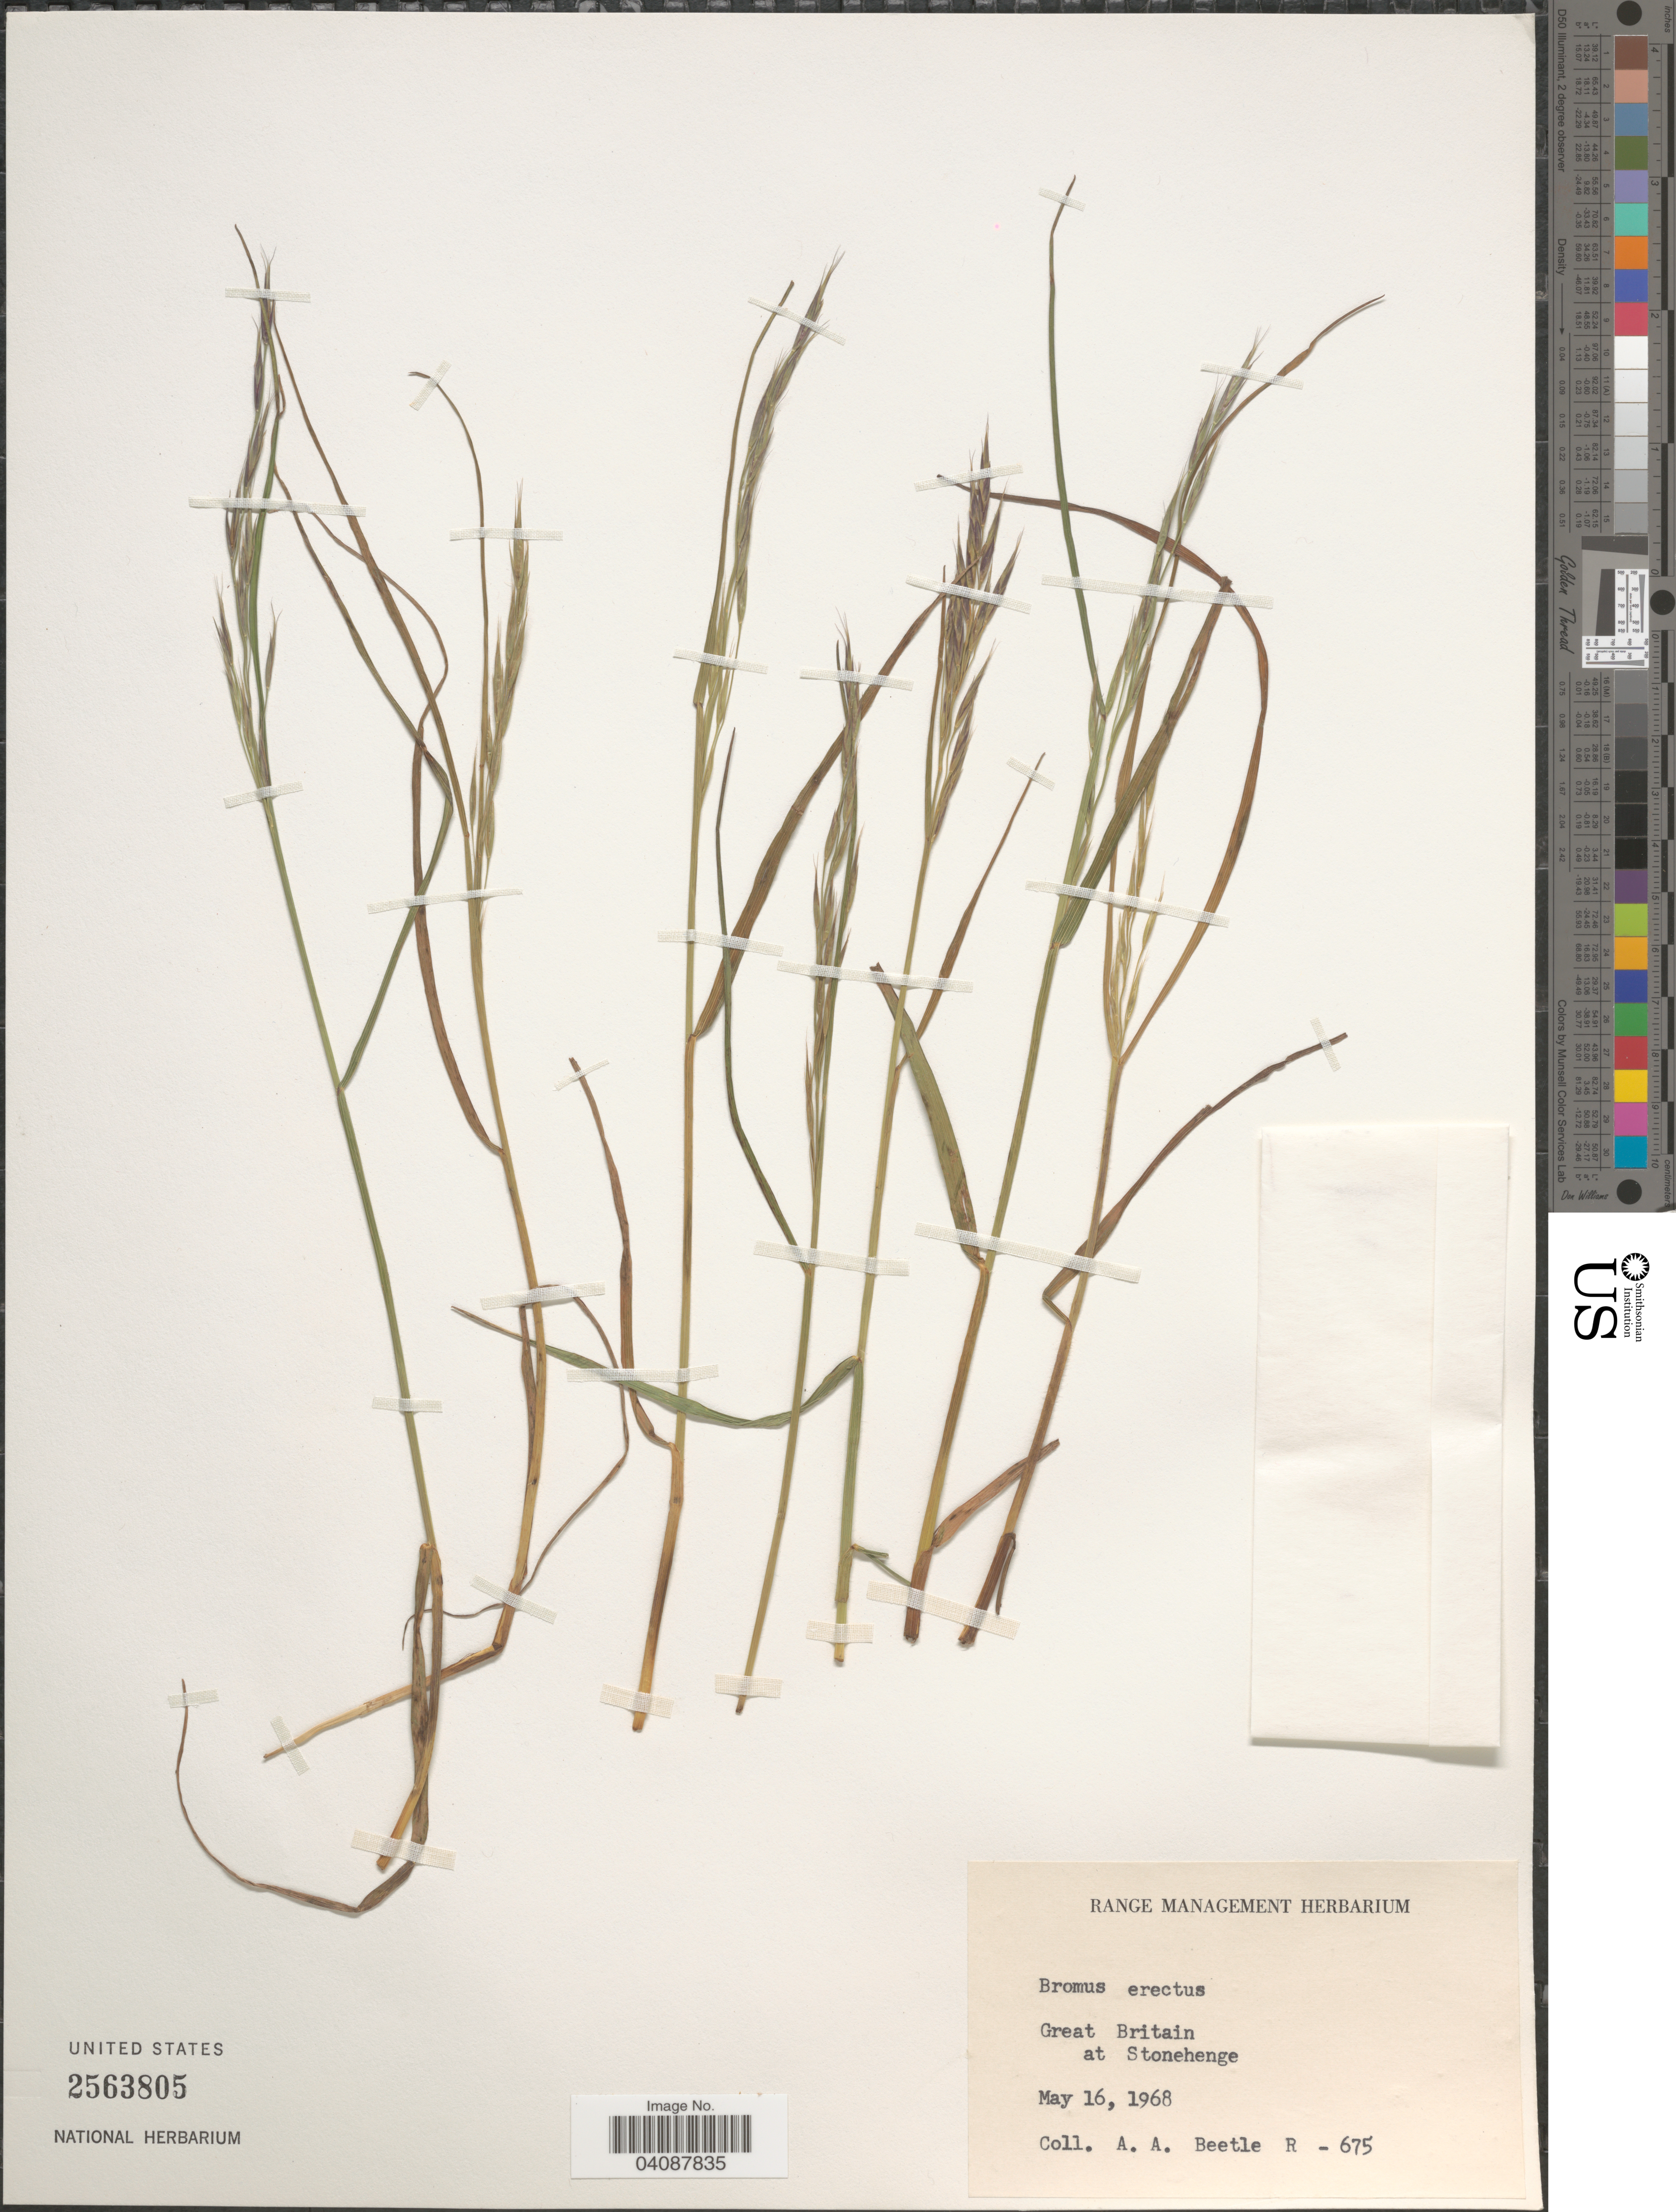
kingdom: Plantae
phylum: Tracheophyta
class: Liliopsida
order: Poales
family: Poaceae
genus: Bromus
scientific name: Bromus erectus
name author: Huds.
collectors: A. A. Beetle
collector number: R-675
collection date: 1968-05-16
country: United Kingdom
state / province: England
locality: Great Britain at Stonehenge.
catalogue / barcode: US 2563805